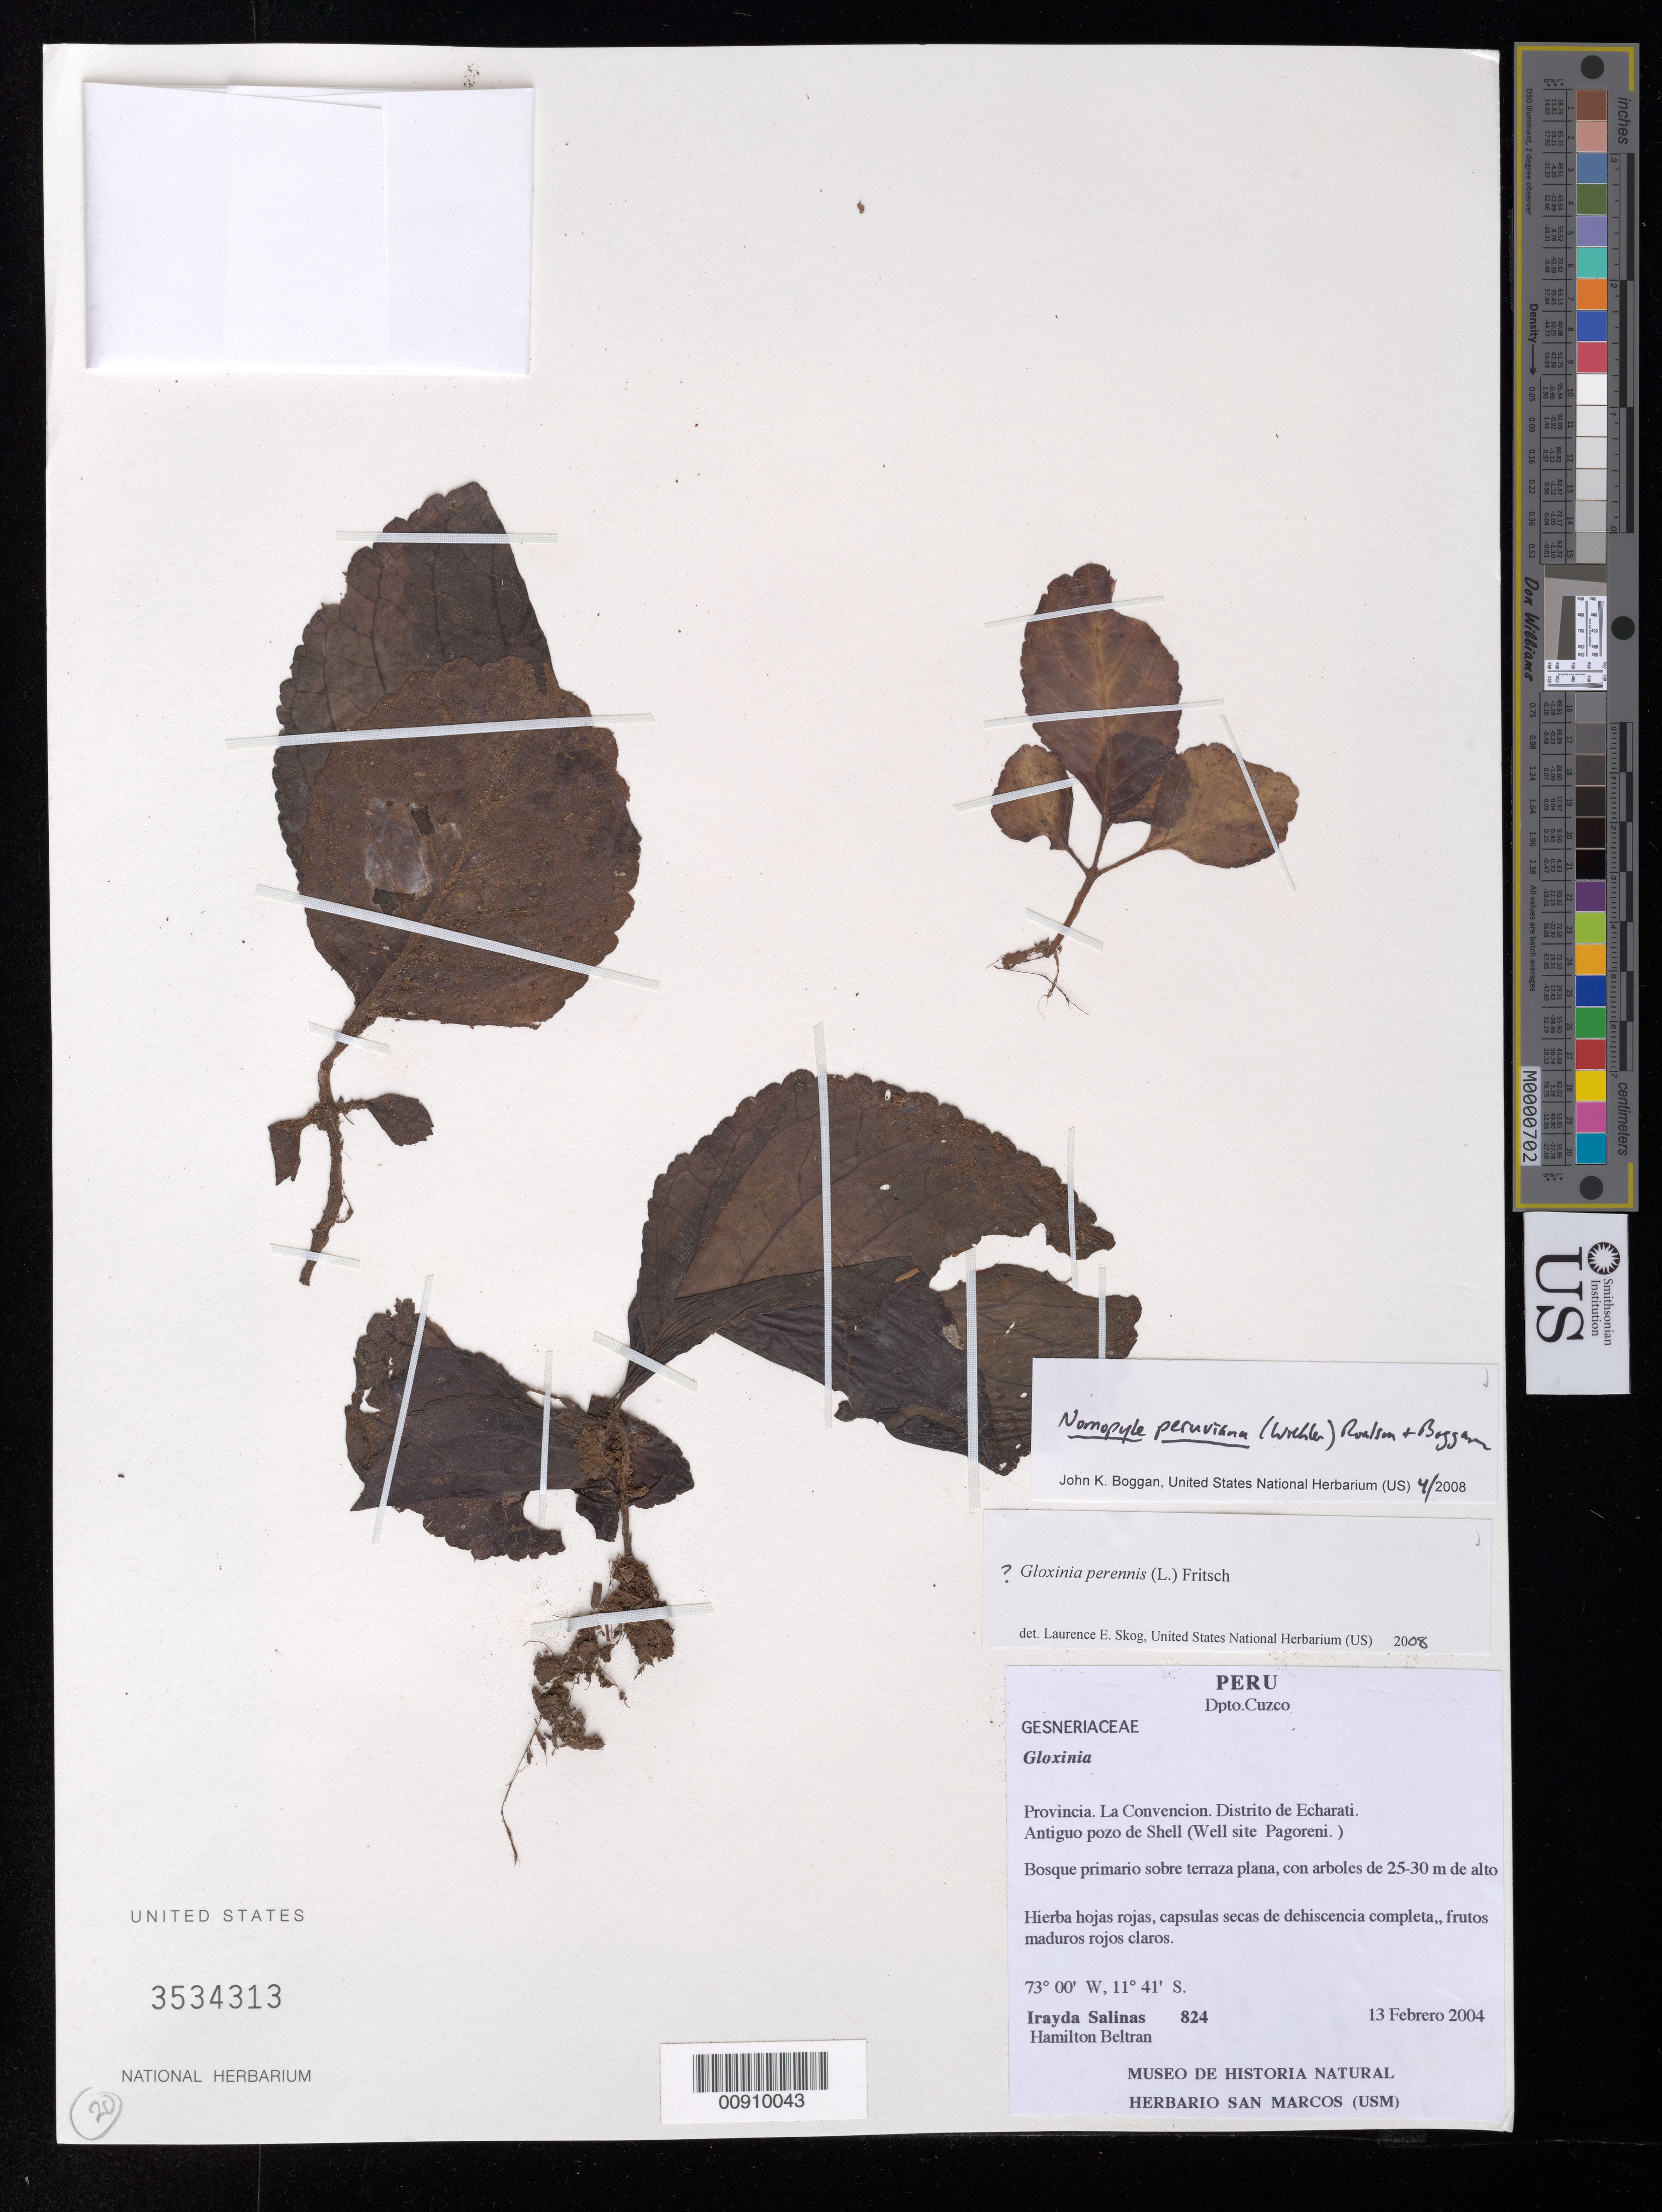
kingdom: Plantae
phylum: Tracheophyta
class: Magnoliopsida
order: Lamiales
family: Gesneriaceae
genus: Nomopyle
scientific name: Nomopyle peruviana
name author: (Wiehler) Roalson & Boggan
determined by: Boggan, J. K., (US), NMNH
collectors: I. Salinas & H. Beltran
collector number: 824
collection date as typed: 13 Feb 2004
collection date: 2004-02-13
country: Peru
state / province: Cusco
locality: Prov. La Convencion, Distrito de Echarati. Antiguo pozo de Shell (Well site Pagoreni)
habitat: Bosque primario sobre terraza plana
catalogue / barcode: US 3534313